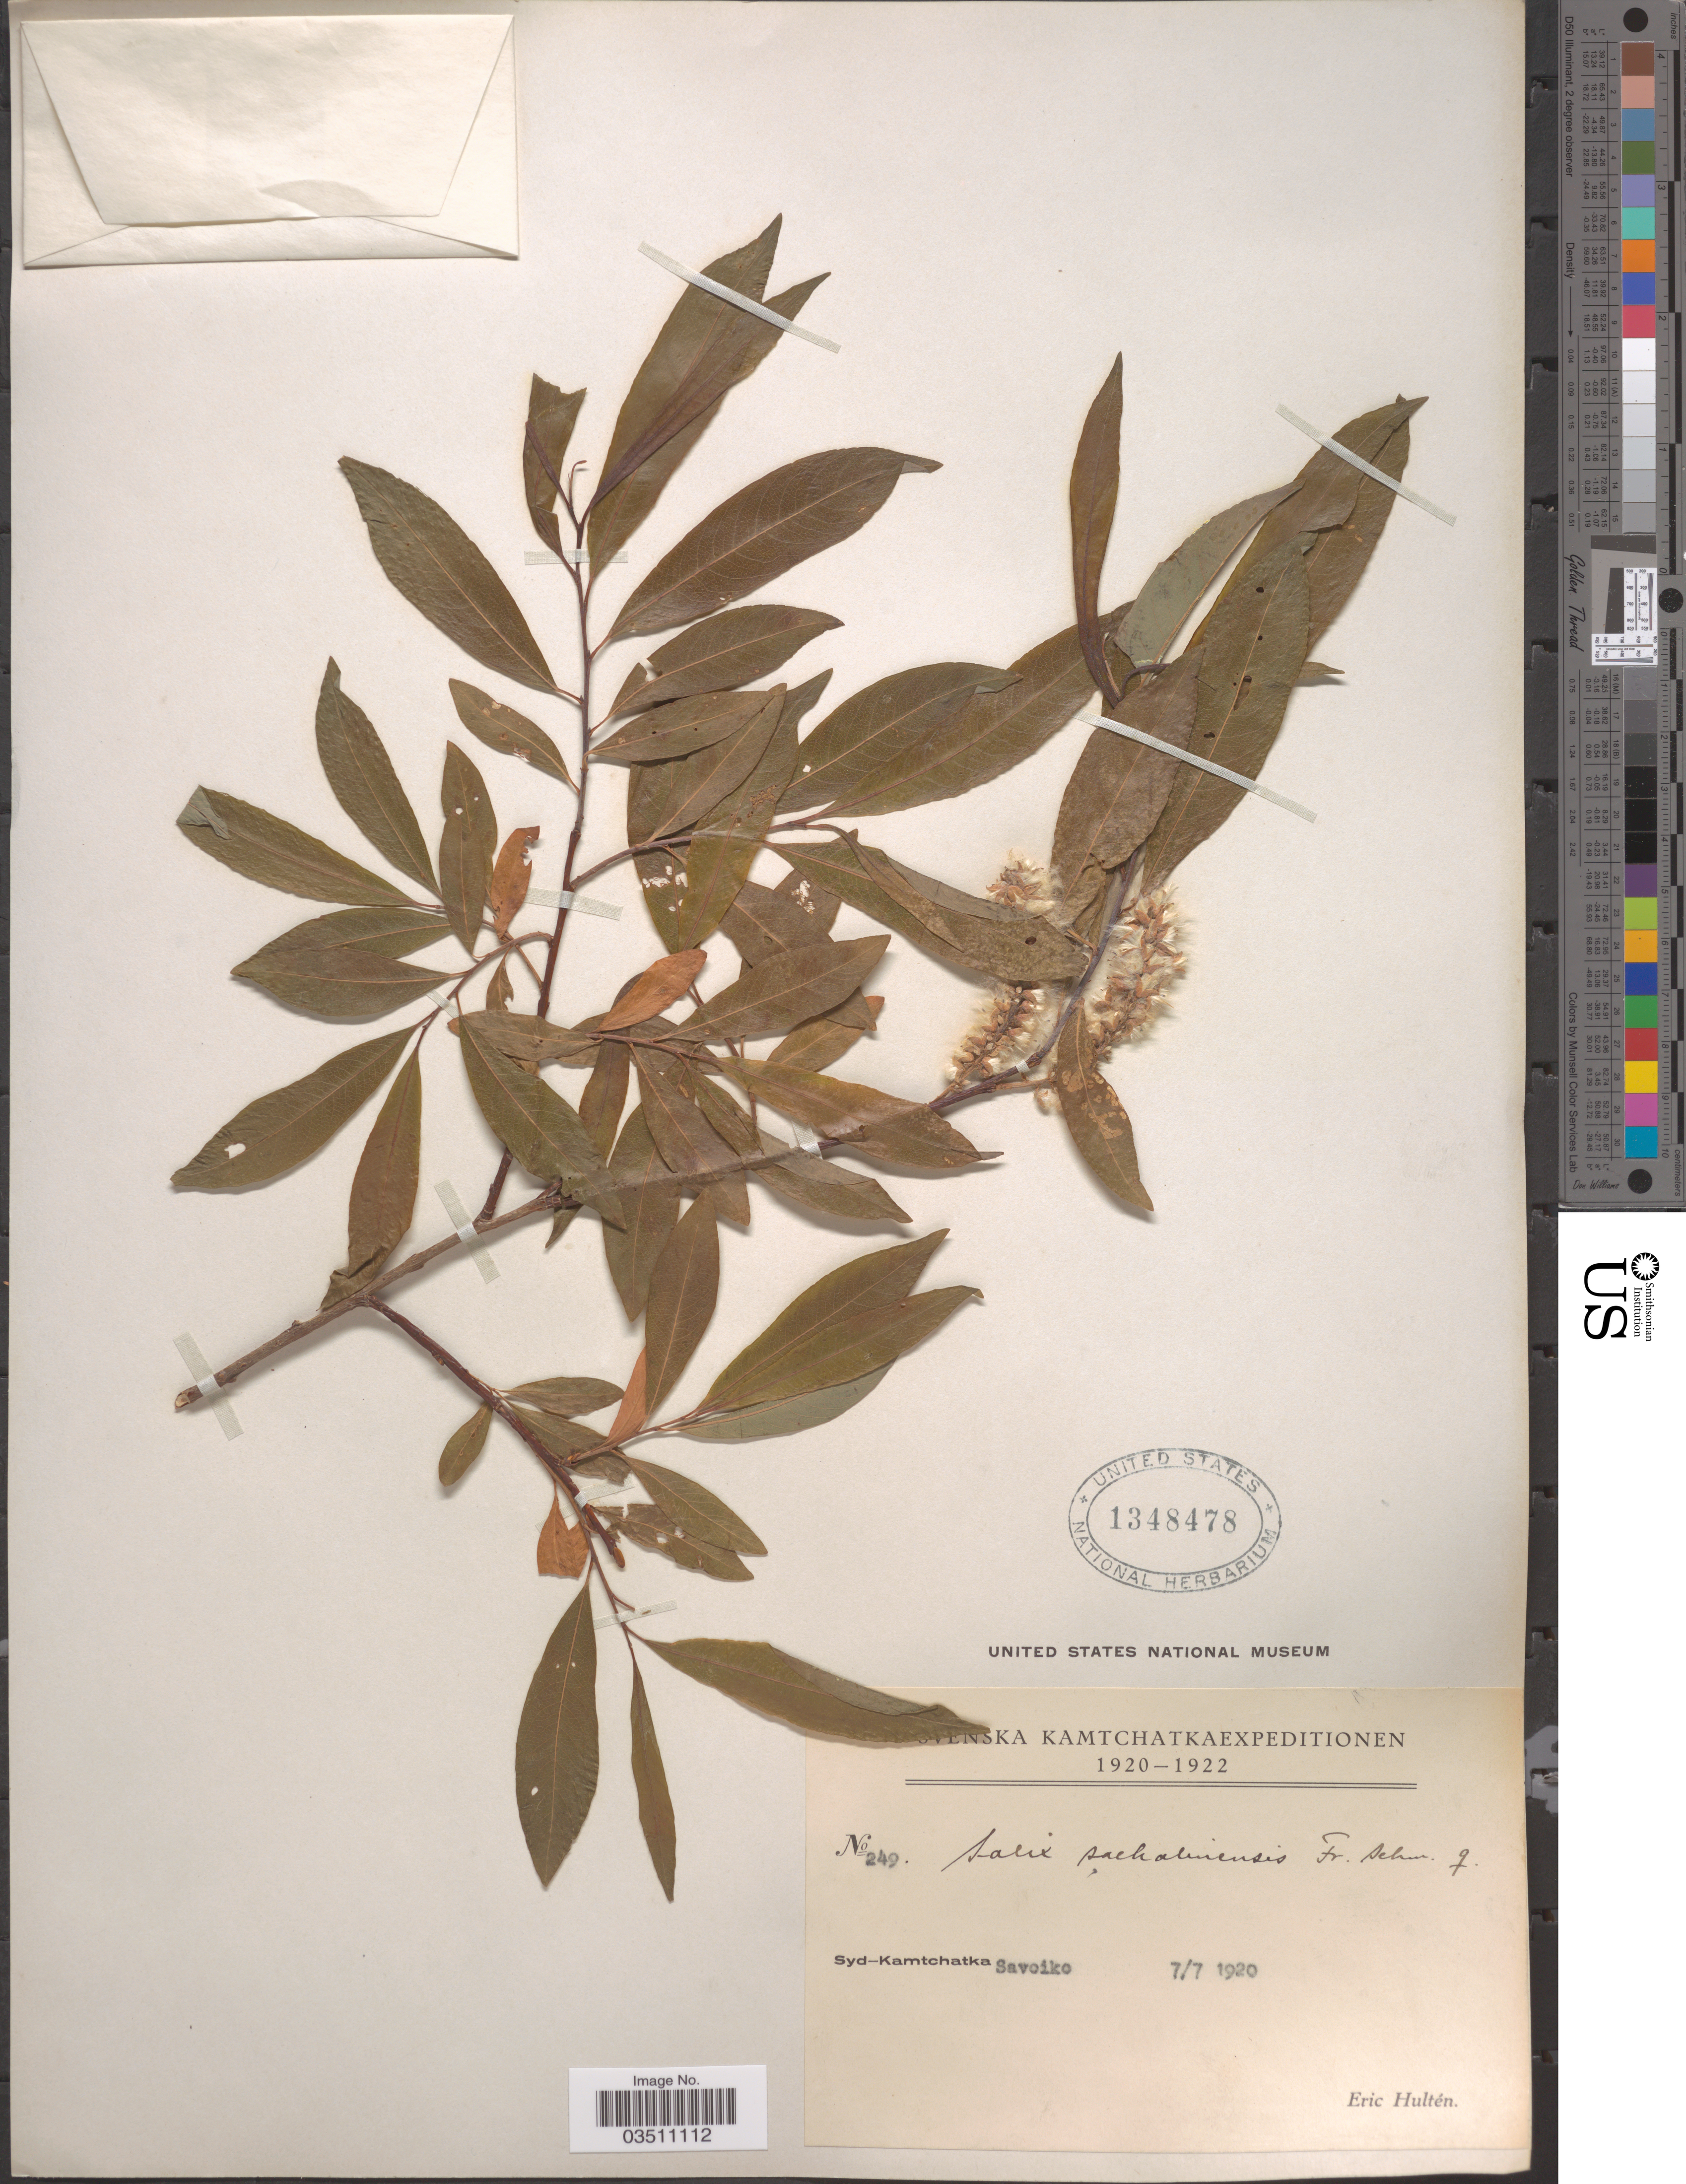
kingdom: Plantae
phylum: Tracheophyta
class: Magnoliopsida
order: Malpighiales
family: Salicaceae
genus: Salix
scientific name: Salix sachalinensis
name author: F. Schmidt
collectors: E. G. Hultén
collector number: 249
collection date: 1920-07-07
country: Russian Federation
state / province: Kamchatka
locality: Syd-Kamtchatka. Savoiko.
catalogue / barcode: US 1348478